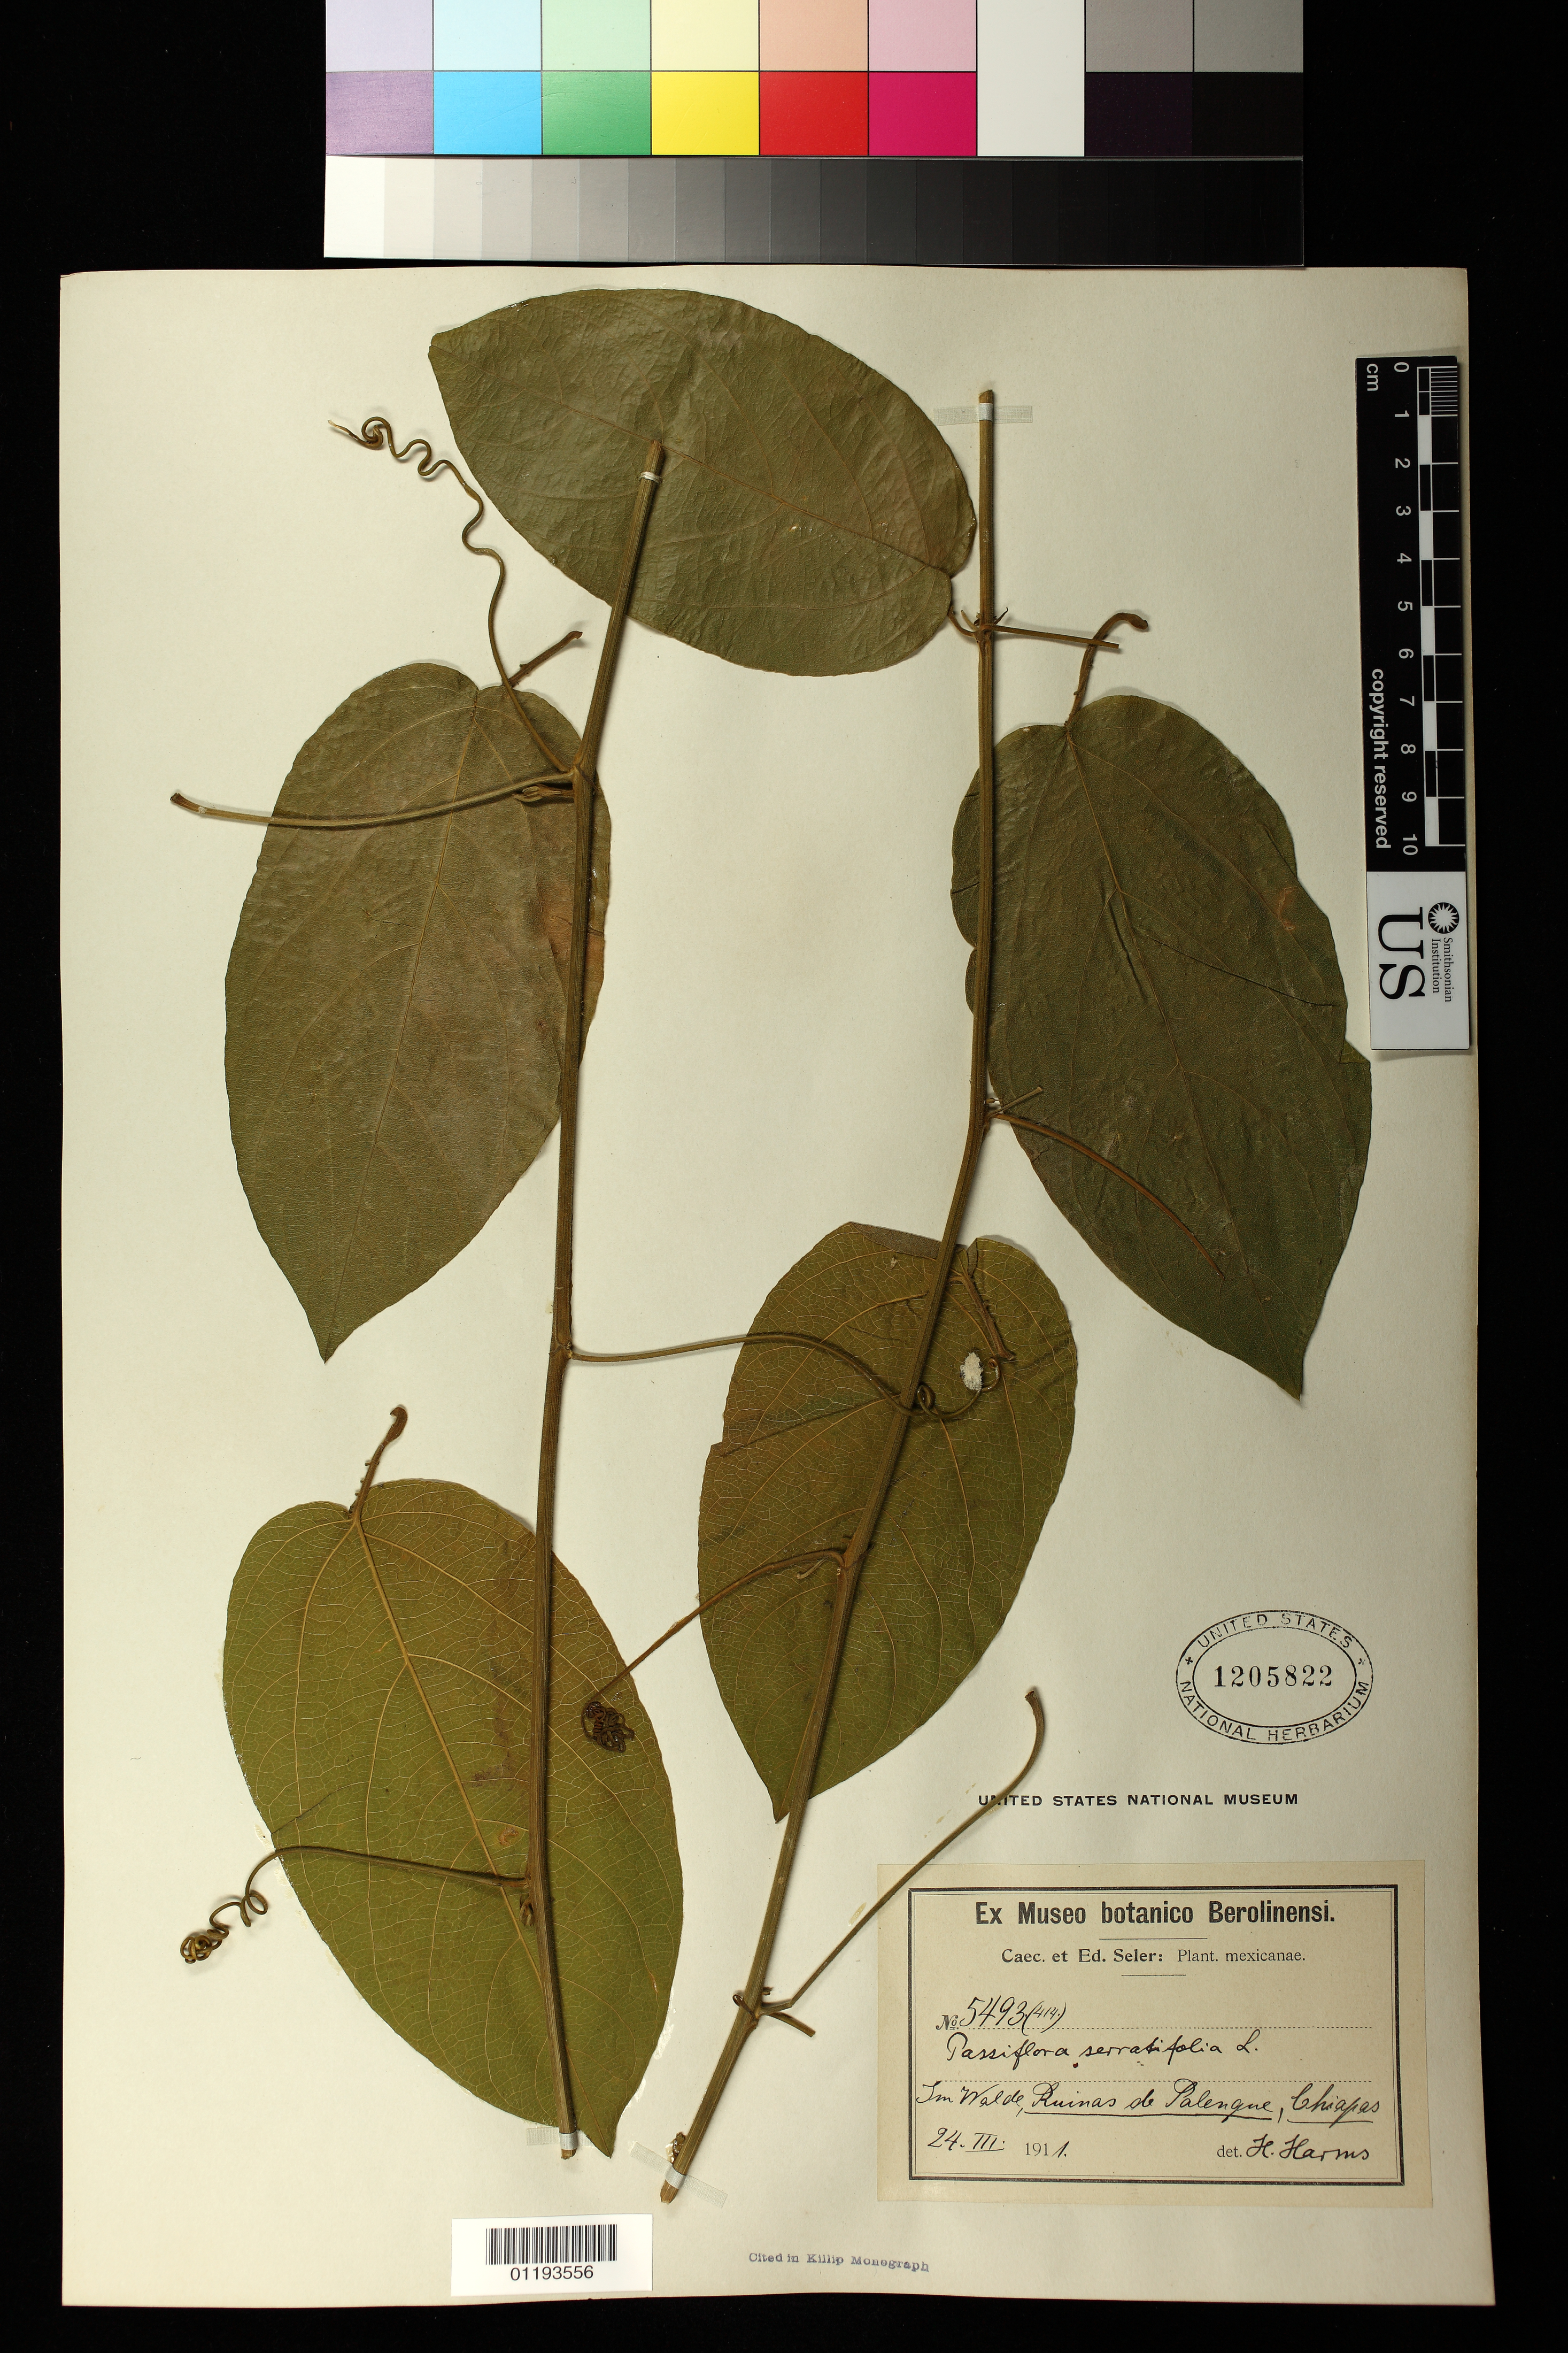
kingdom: Plantae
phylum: Tracheophyta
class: Magnoliopsida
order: Malpighiales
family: Passifloraceae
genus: Passiflora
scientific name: Passiflora serratifolia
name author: L.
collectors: H. A. Harms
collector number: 5493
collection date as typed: Mar 24 1911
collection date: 1911-03-24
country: Mexico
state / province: Chiapas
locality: Ruinas de Palenque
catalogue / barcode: US 1205822